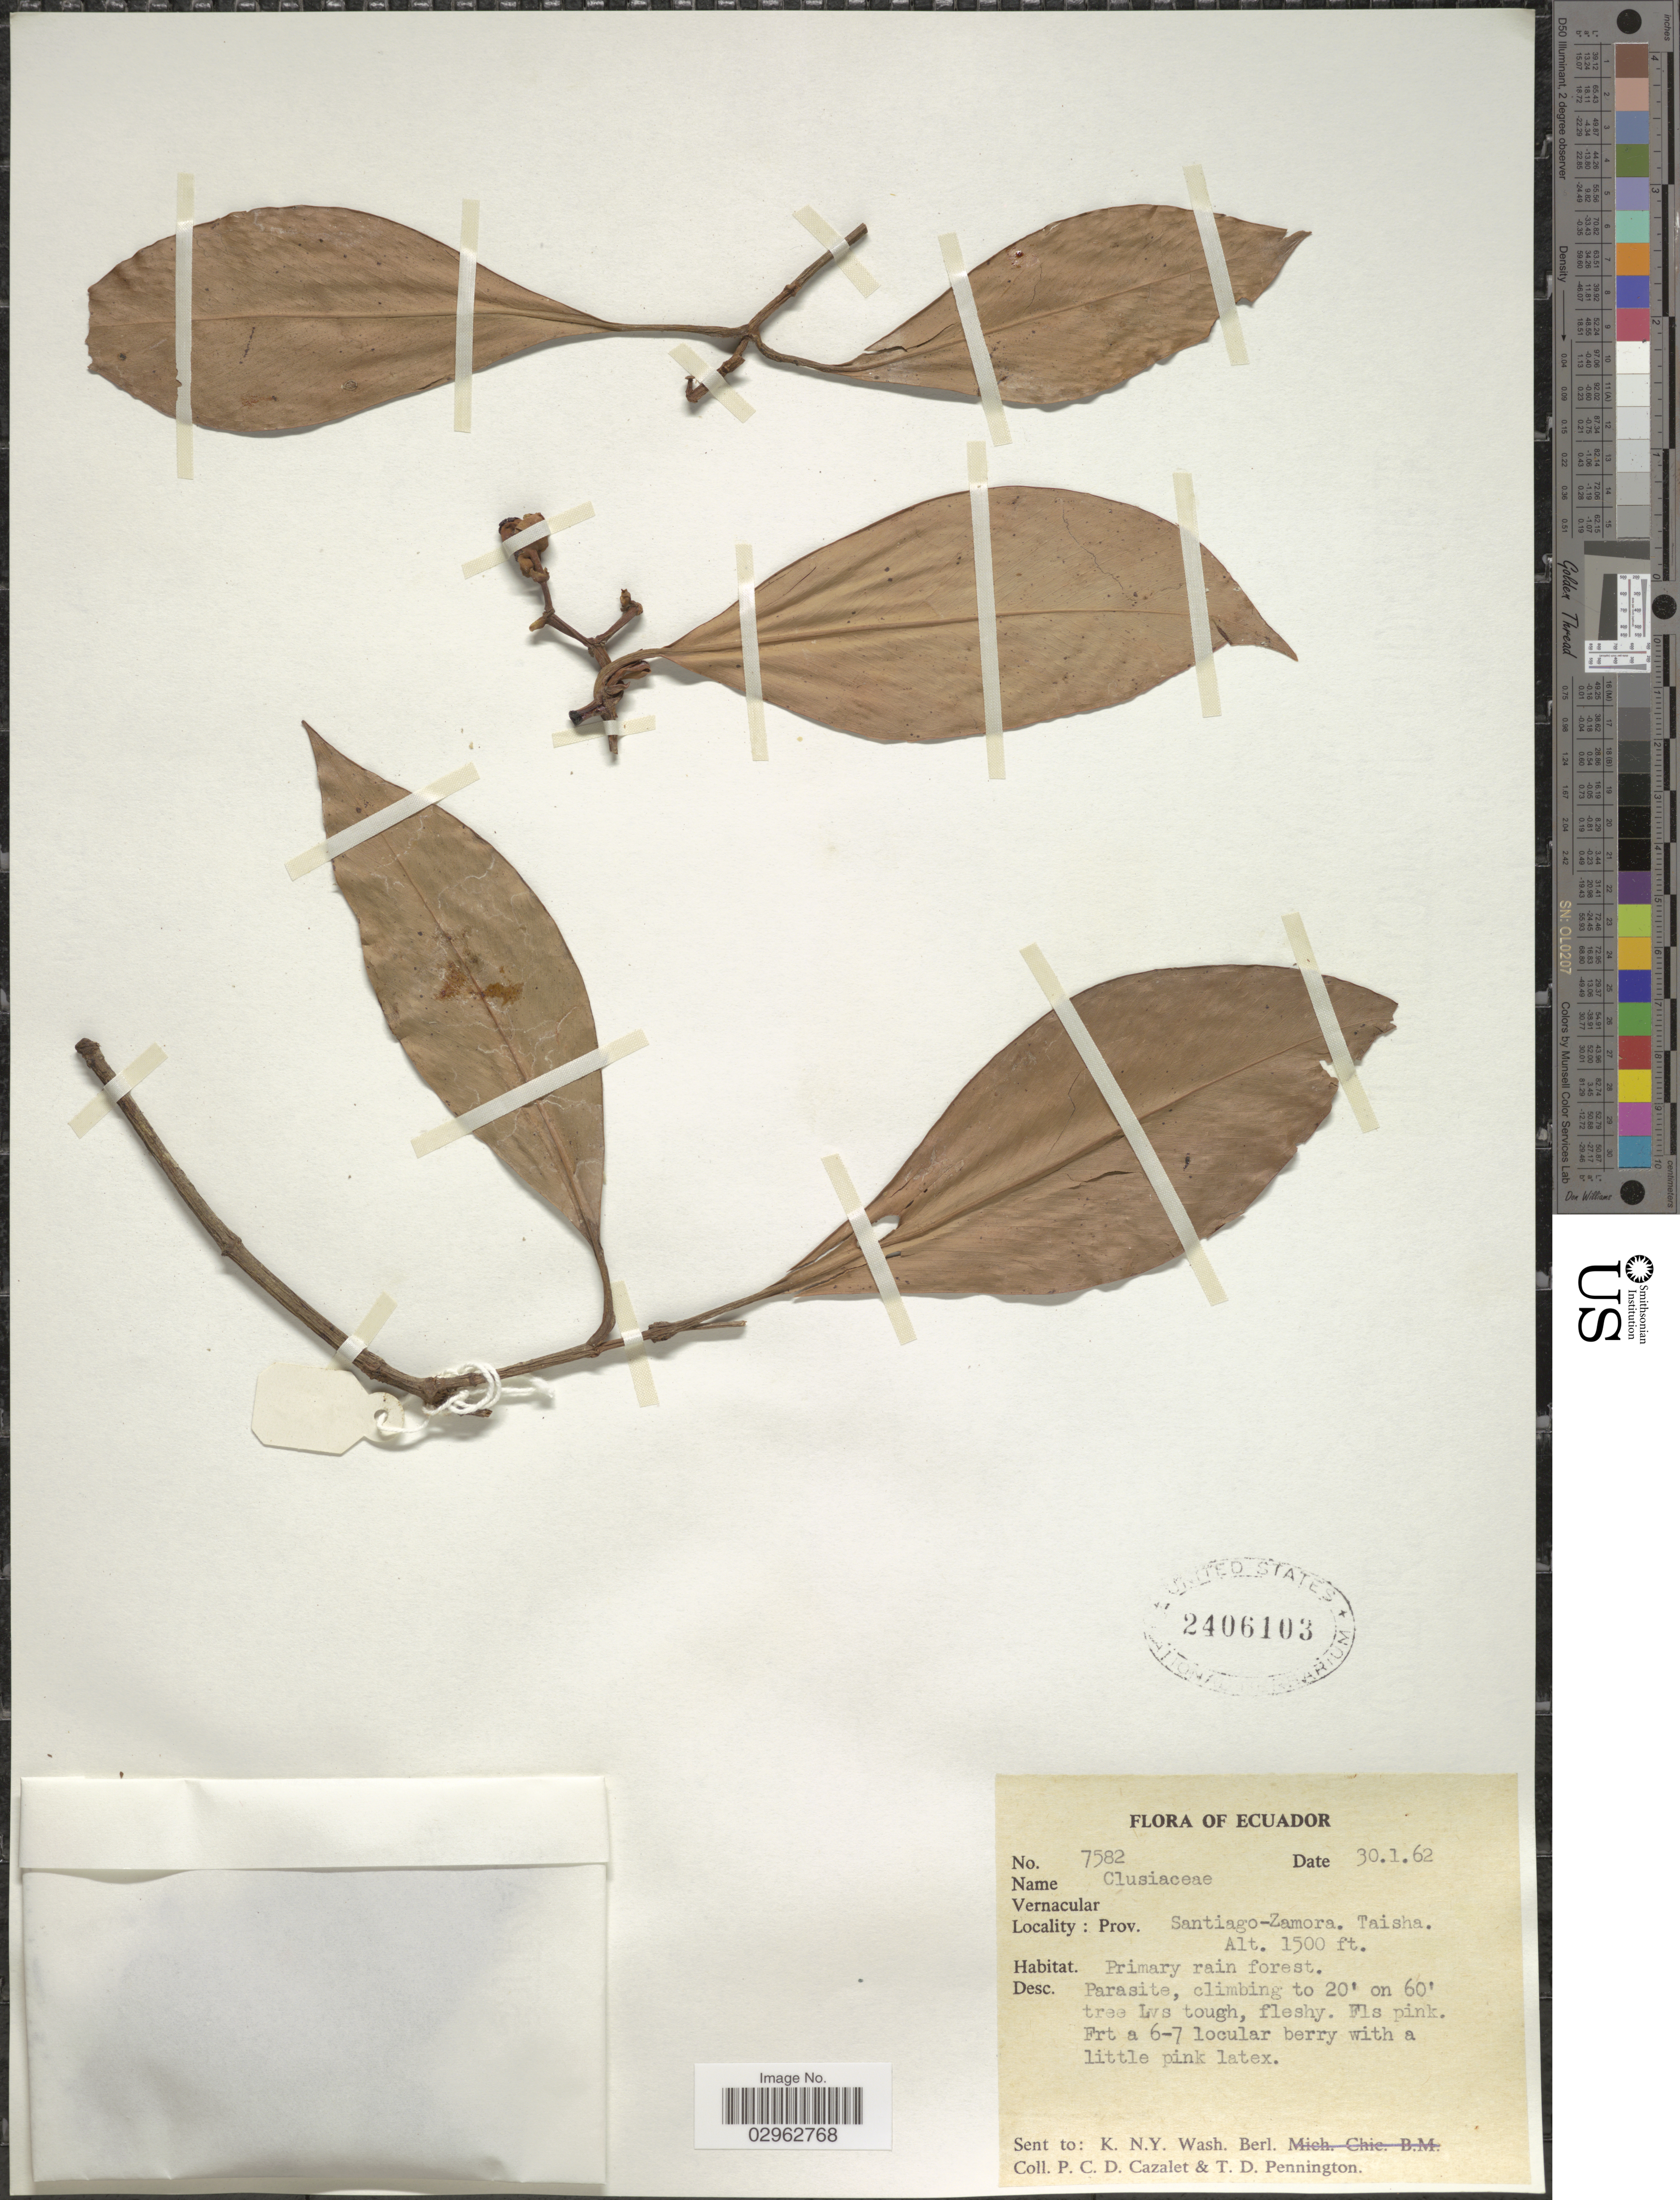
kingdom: Plantae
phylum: Tracheophyta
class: Magnoliopsida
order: Malpighiales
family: Clusiaceae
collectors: P. C. D. Cazalet & T. D. Pennington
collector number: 7582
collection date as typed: Transcribed d/m/y: 30/1/62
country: Ecuador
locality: Prov. Santiago-Zamora, Taisha.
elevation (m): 457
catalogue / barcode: US 2406103